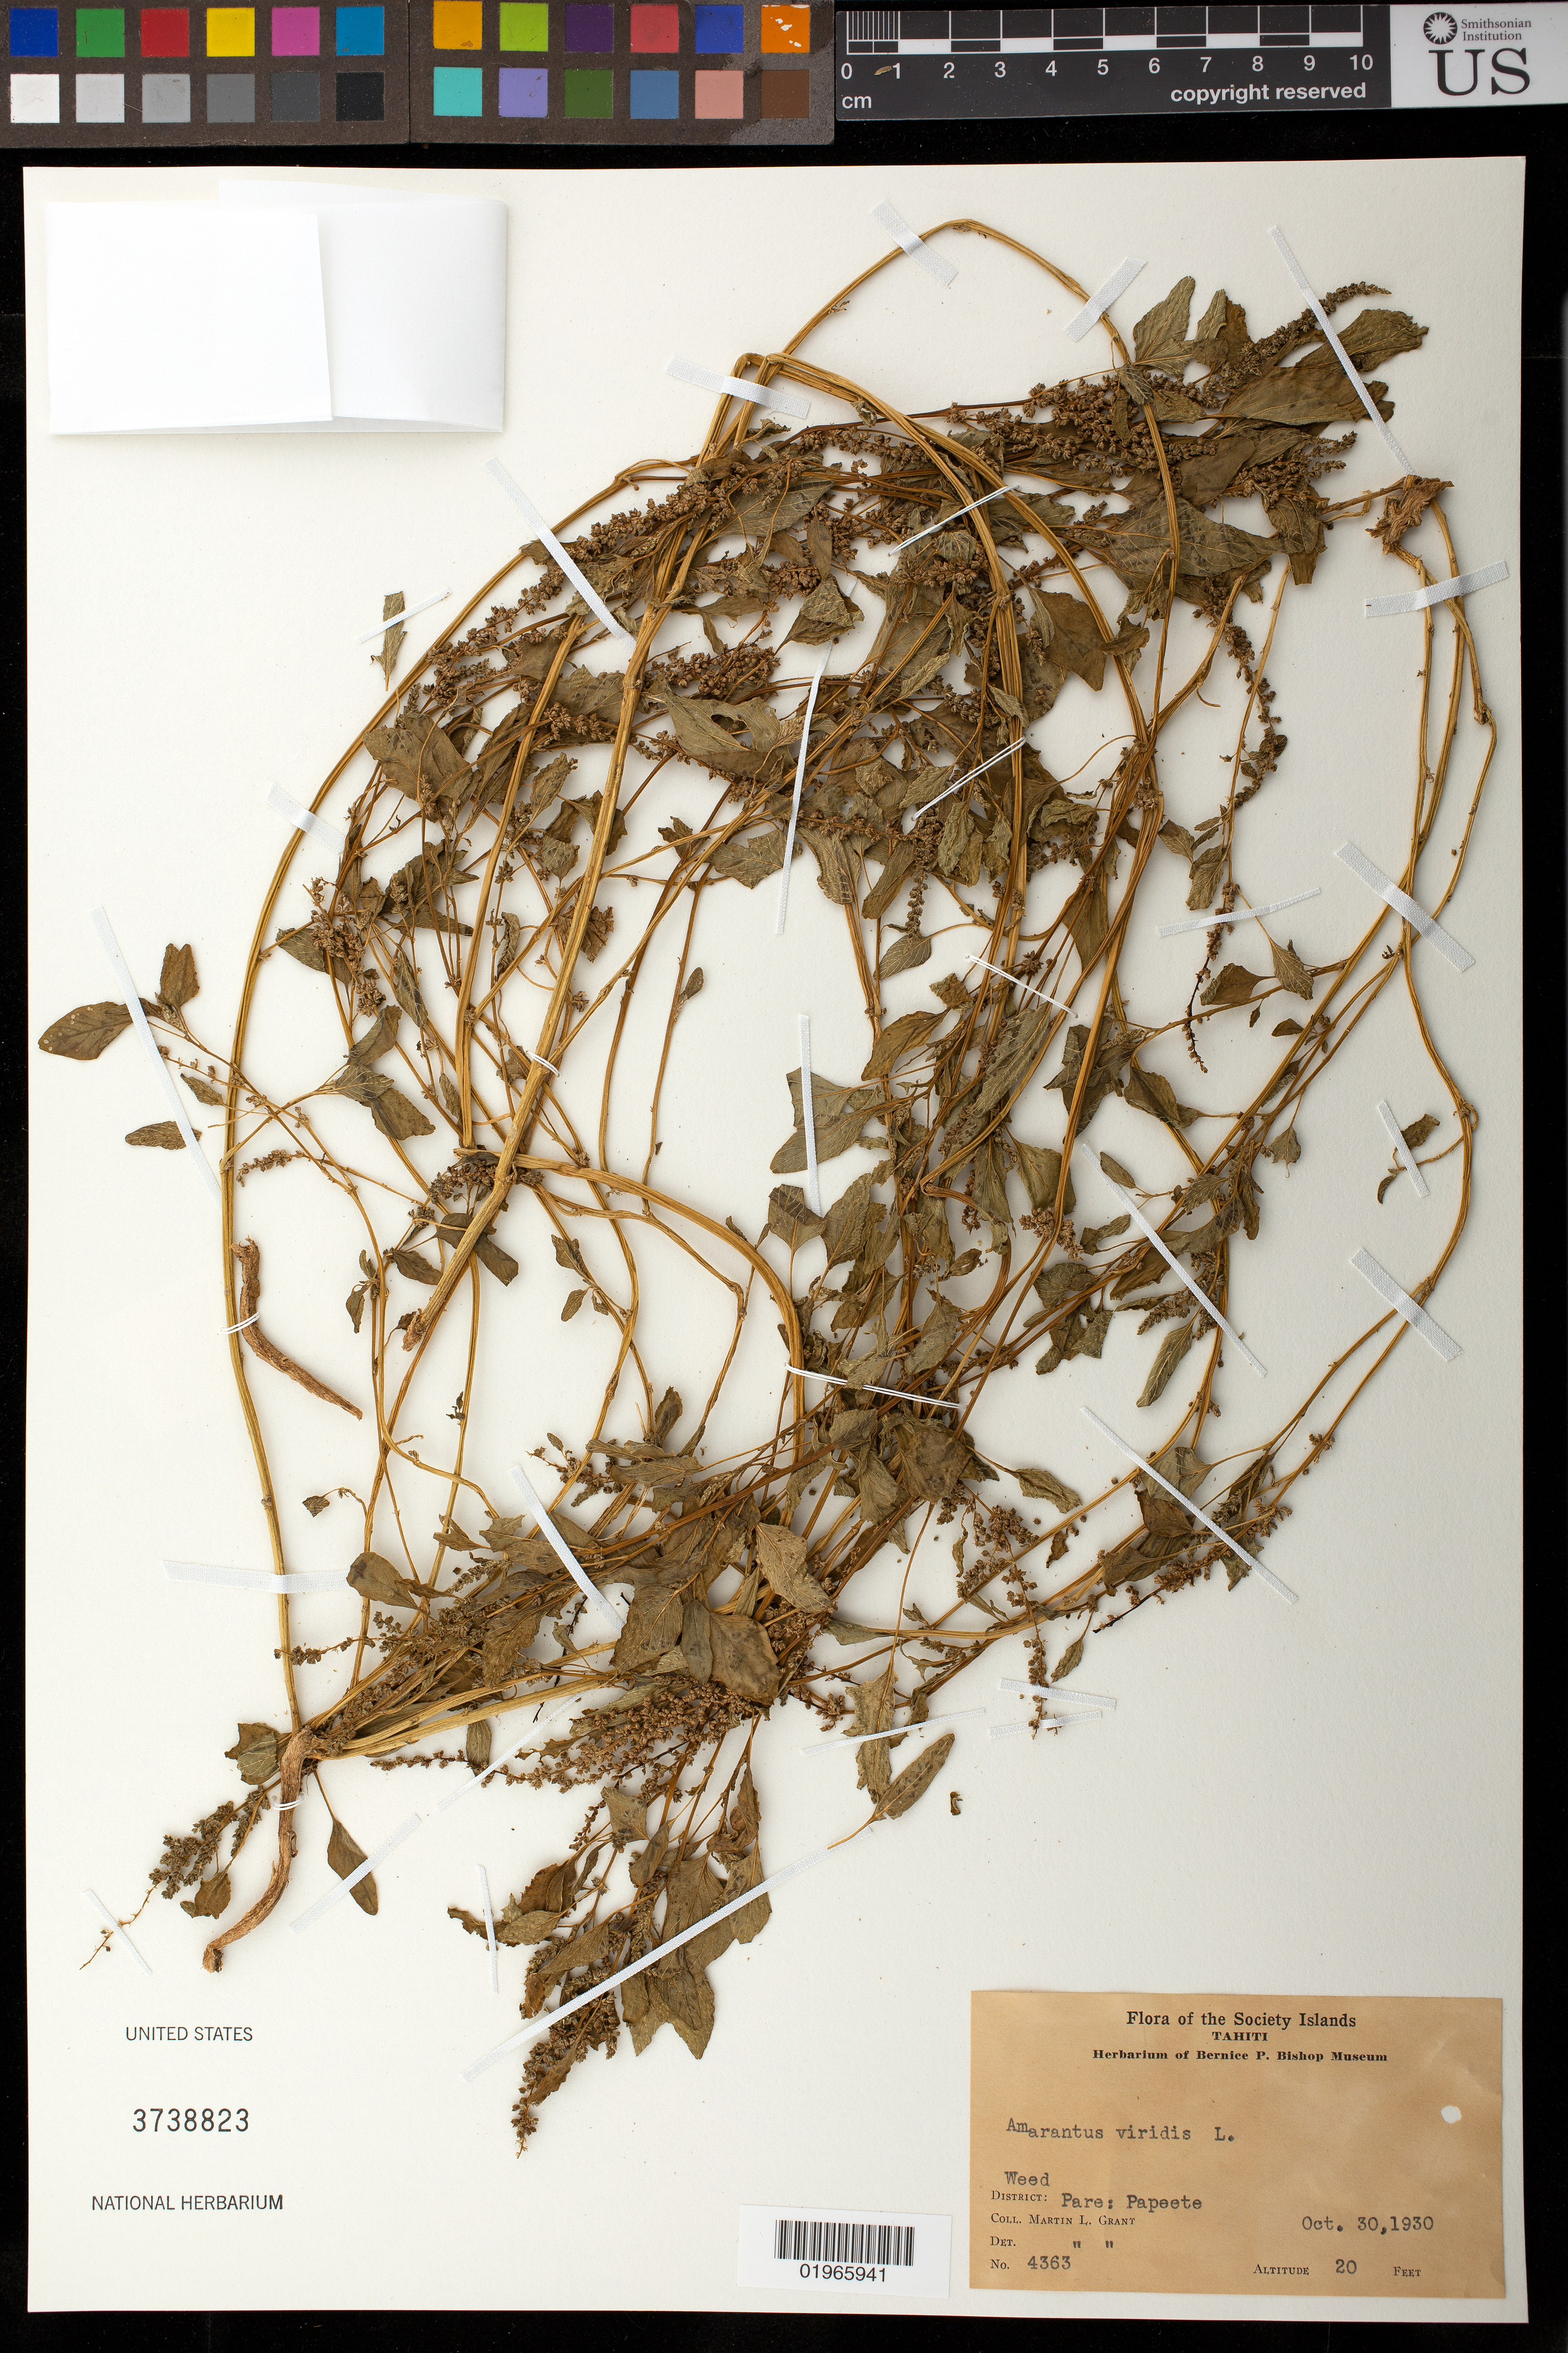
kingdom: Plantae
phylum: Tracheophyta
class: Magnoliopsida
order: Caryophyllales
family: Amaranthaceae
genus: Amaranthus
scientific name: Amaranthus viridis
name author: L.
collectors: M. L. Grant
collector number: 4363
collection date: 1930-10-30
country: French Polynesia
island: Tahiti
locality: District Pare, Papeete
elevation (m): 6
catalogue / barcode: US 3738823